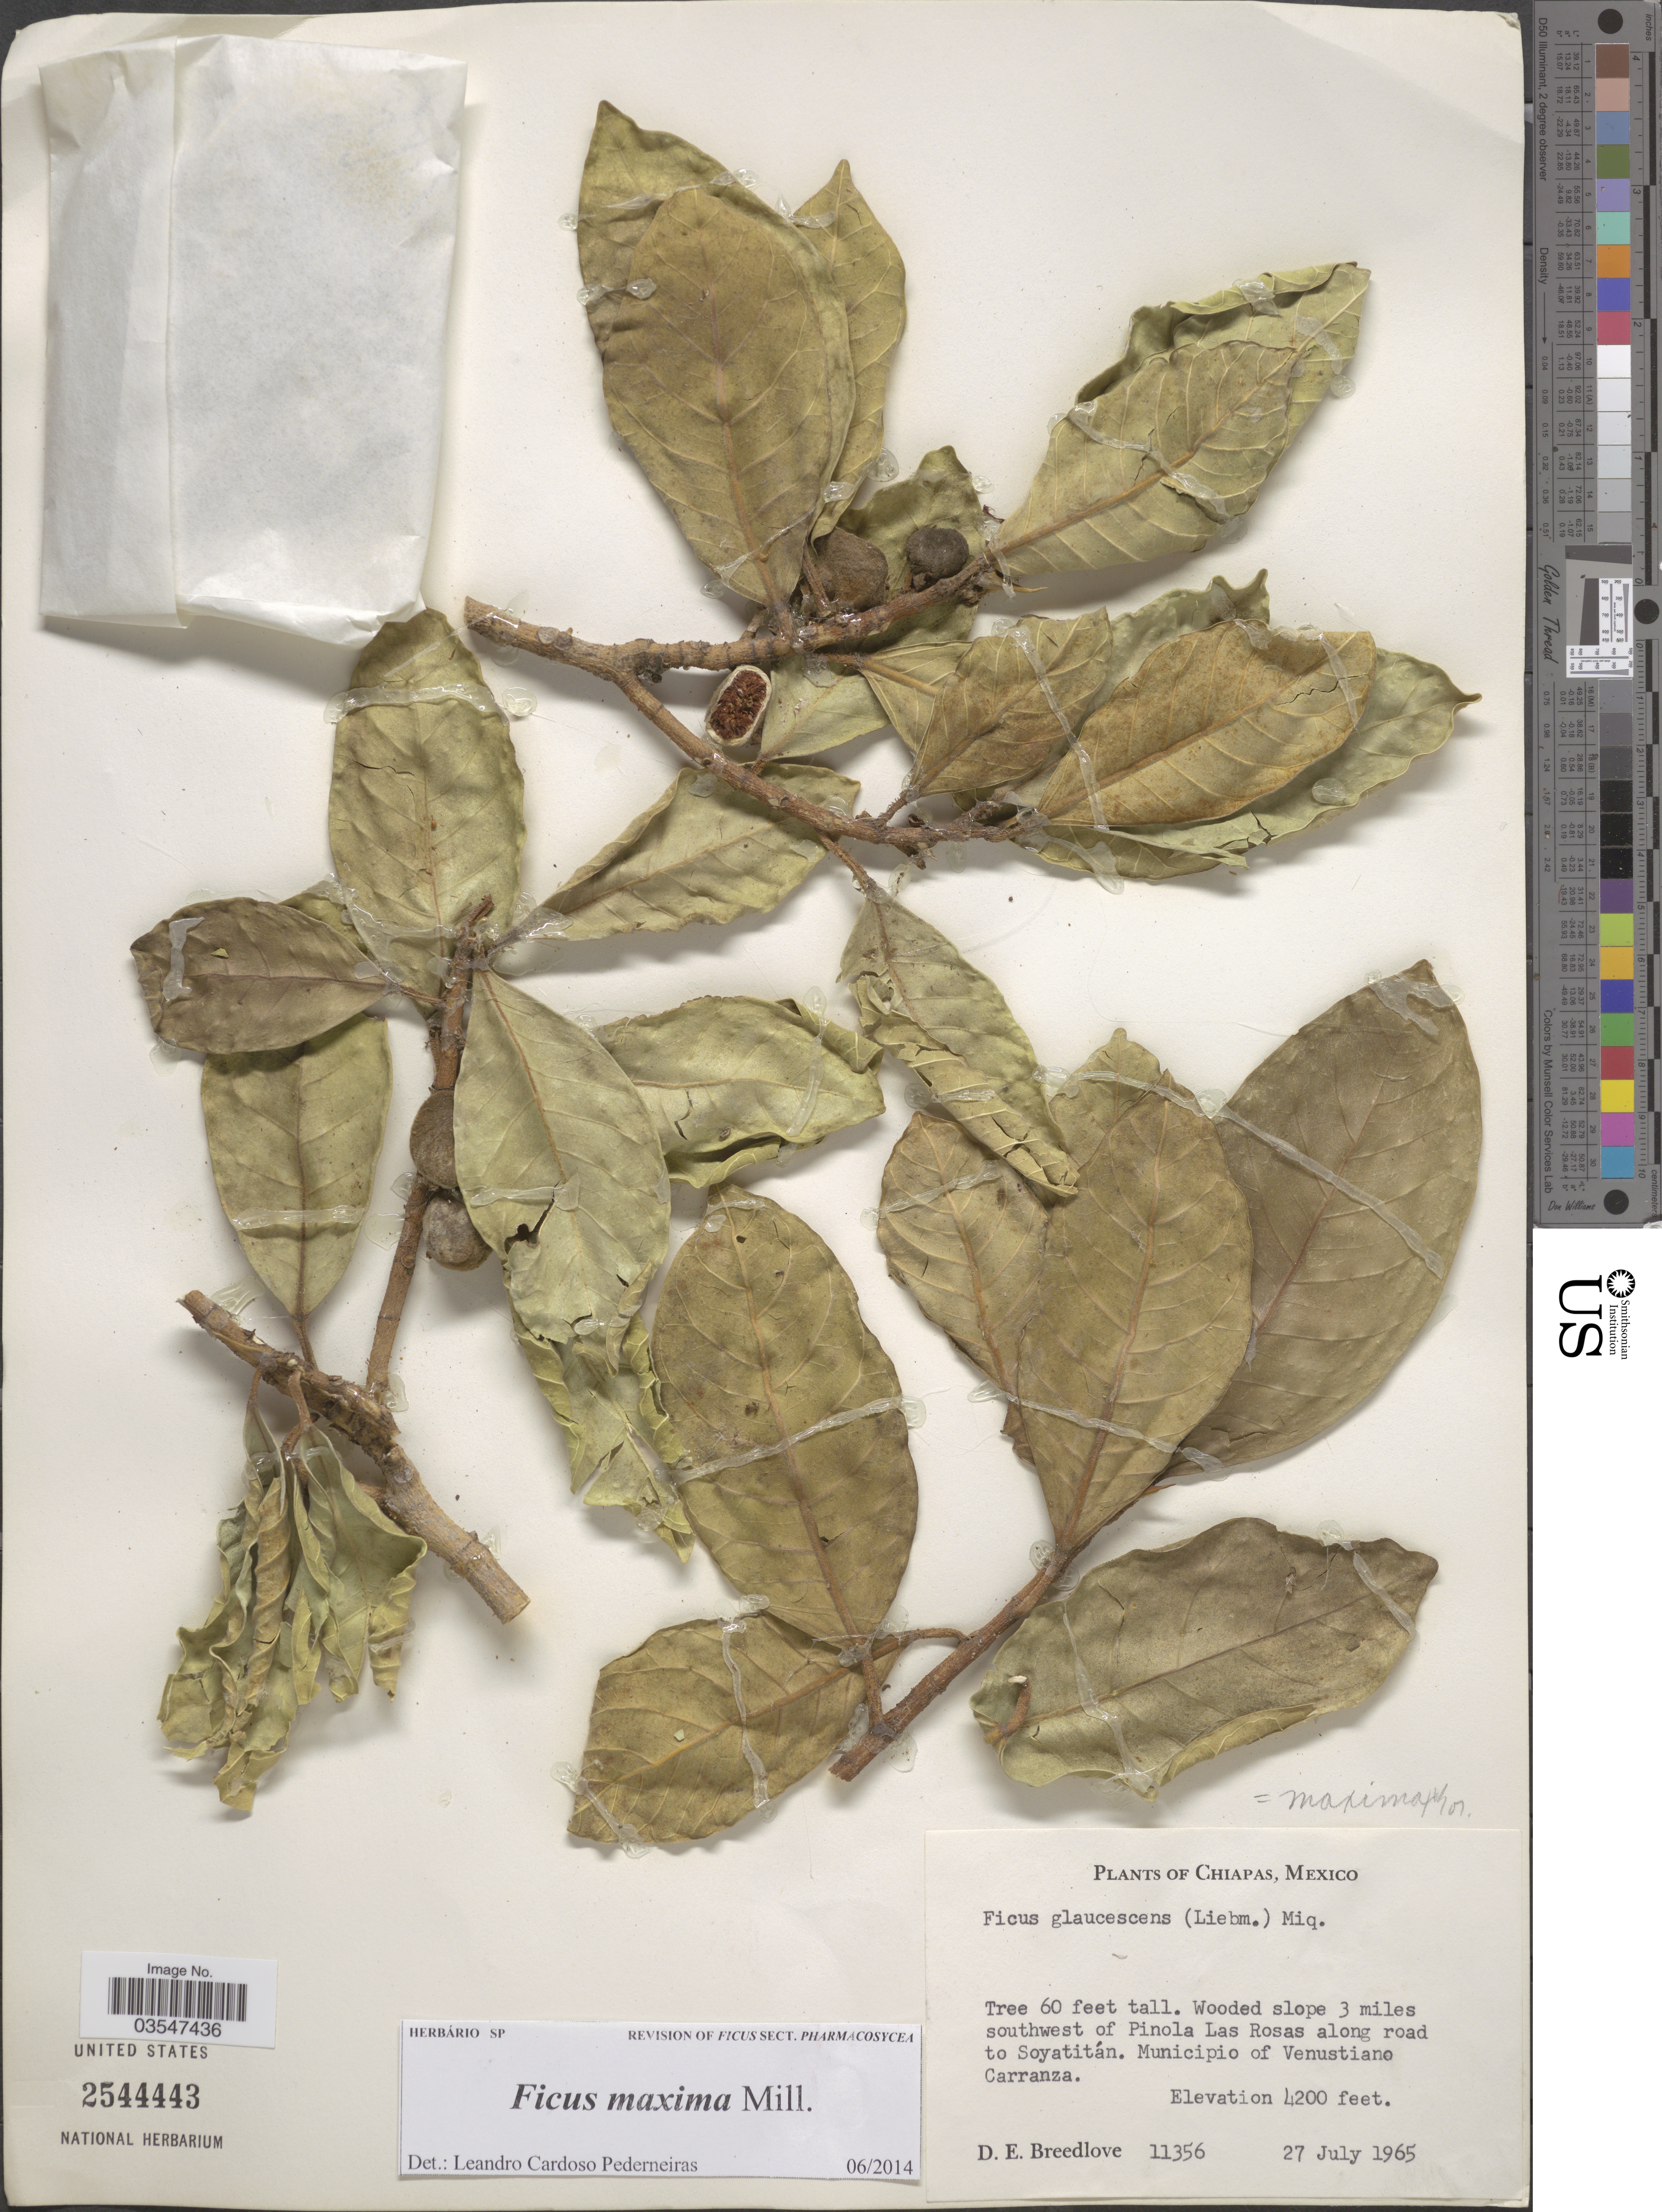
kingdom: Plantae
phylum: Tracheophyta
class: Magnoliopsida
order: Rosales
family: Moraceae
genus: Ficus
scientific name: Ficus maxima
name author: Mill.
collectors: D. E. Breedlove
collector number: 11356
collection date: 1965-07-27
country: Mexico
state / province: Chiapas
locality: Wooded slope 3 miles southwest of Pinola Las Rosas along road to Soyatitán. Municipio of Venustiano Carranza.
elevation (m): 1280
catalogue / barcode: US 2544443